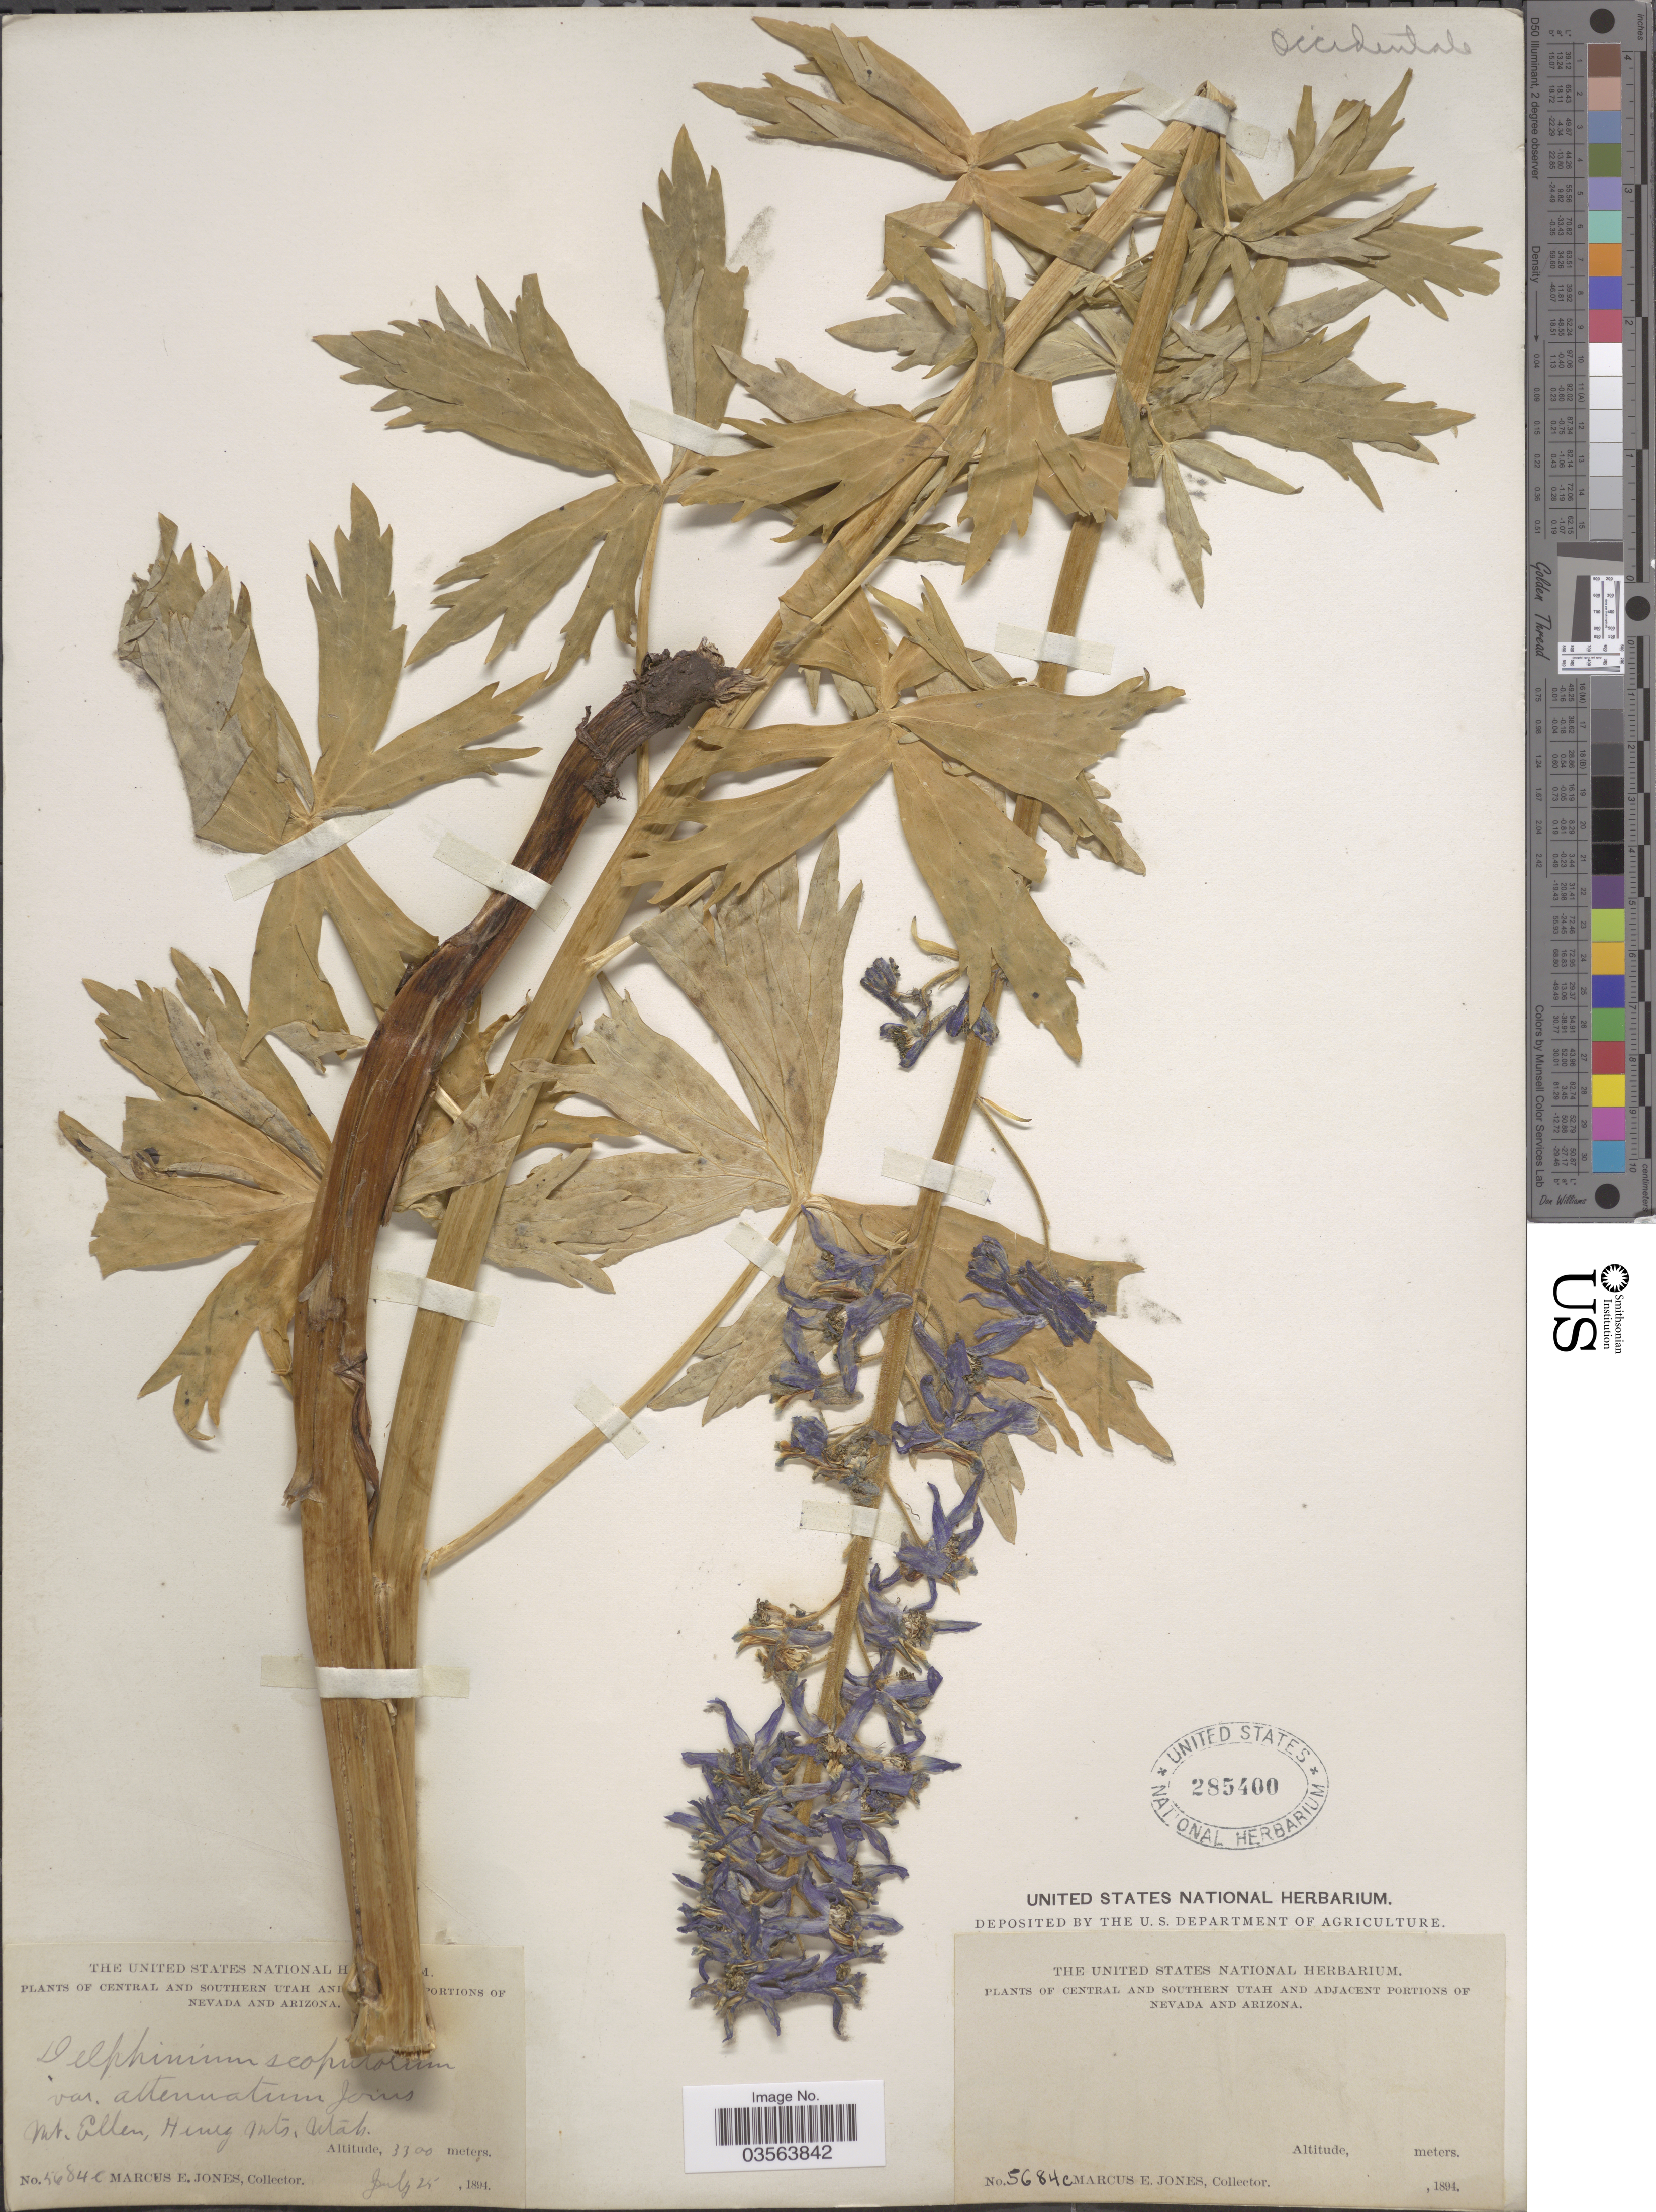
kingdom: Plantae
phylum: Tracheophyta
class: Magnoliopsida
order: Ranunculales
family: Ranunculaceae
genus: Delphinium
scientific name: Delphinium x occidentale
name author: (S. Watson) S. Watson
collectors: M. E. Jones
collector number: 5684c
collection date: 1894-07-25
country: United States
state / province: Utah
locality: Central and Southern Utah. Mt. Ellen, Henry Mts.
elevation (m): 3300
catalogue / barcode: US 285400